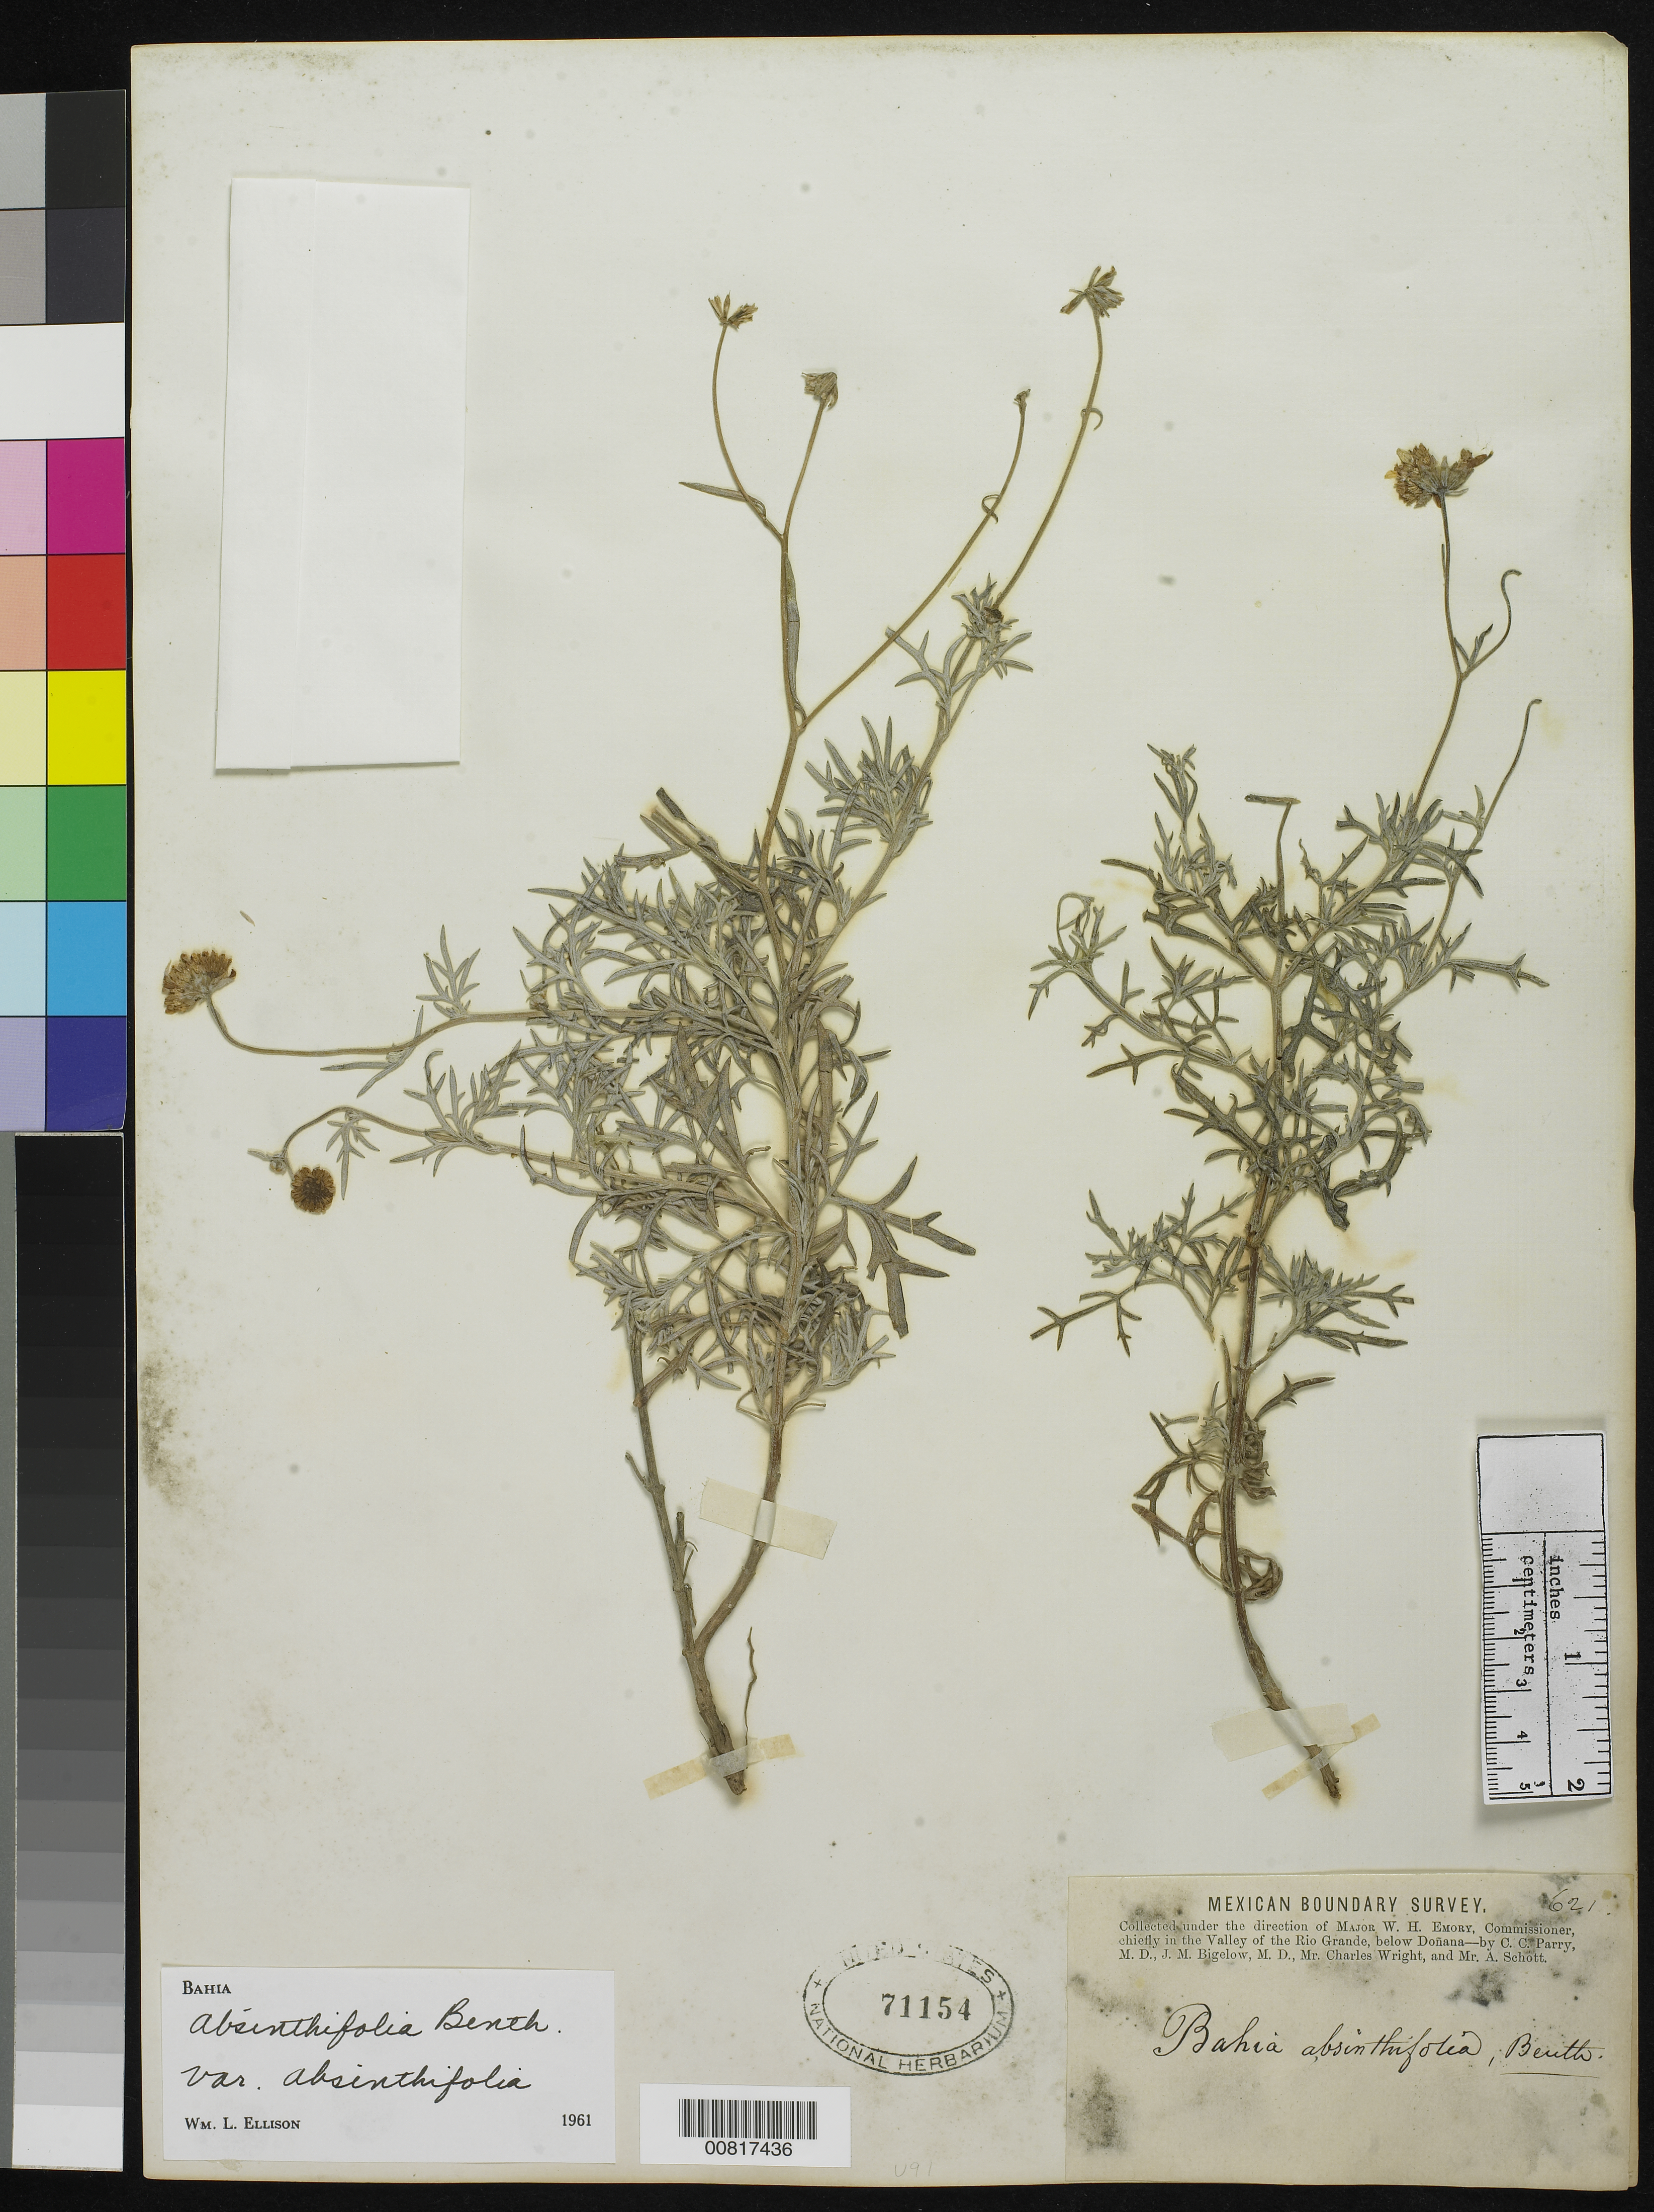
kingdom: Plantae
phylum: Tracheophyta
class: Magnoliopsida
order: Asterales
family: Asteraceae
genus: Bahia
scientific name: Bahia absinthifolia var. absinthifolia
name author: Benth.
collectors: C. C. Parry, J. M. Bigelow, C. Wright & A. C. V. Schott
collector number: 621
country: United States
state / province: New Mexico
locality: Valley of the Rio Grande, below Doñana, New Mexico.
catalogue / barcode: US 71154